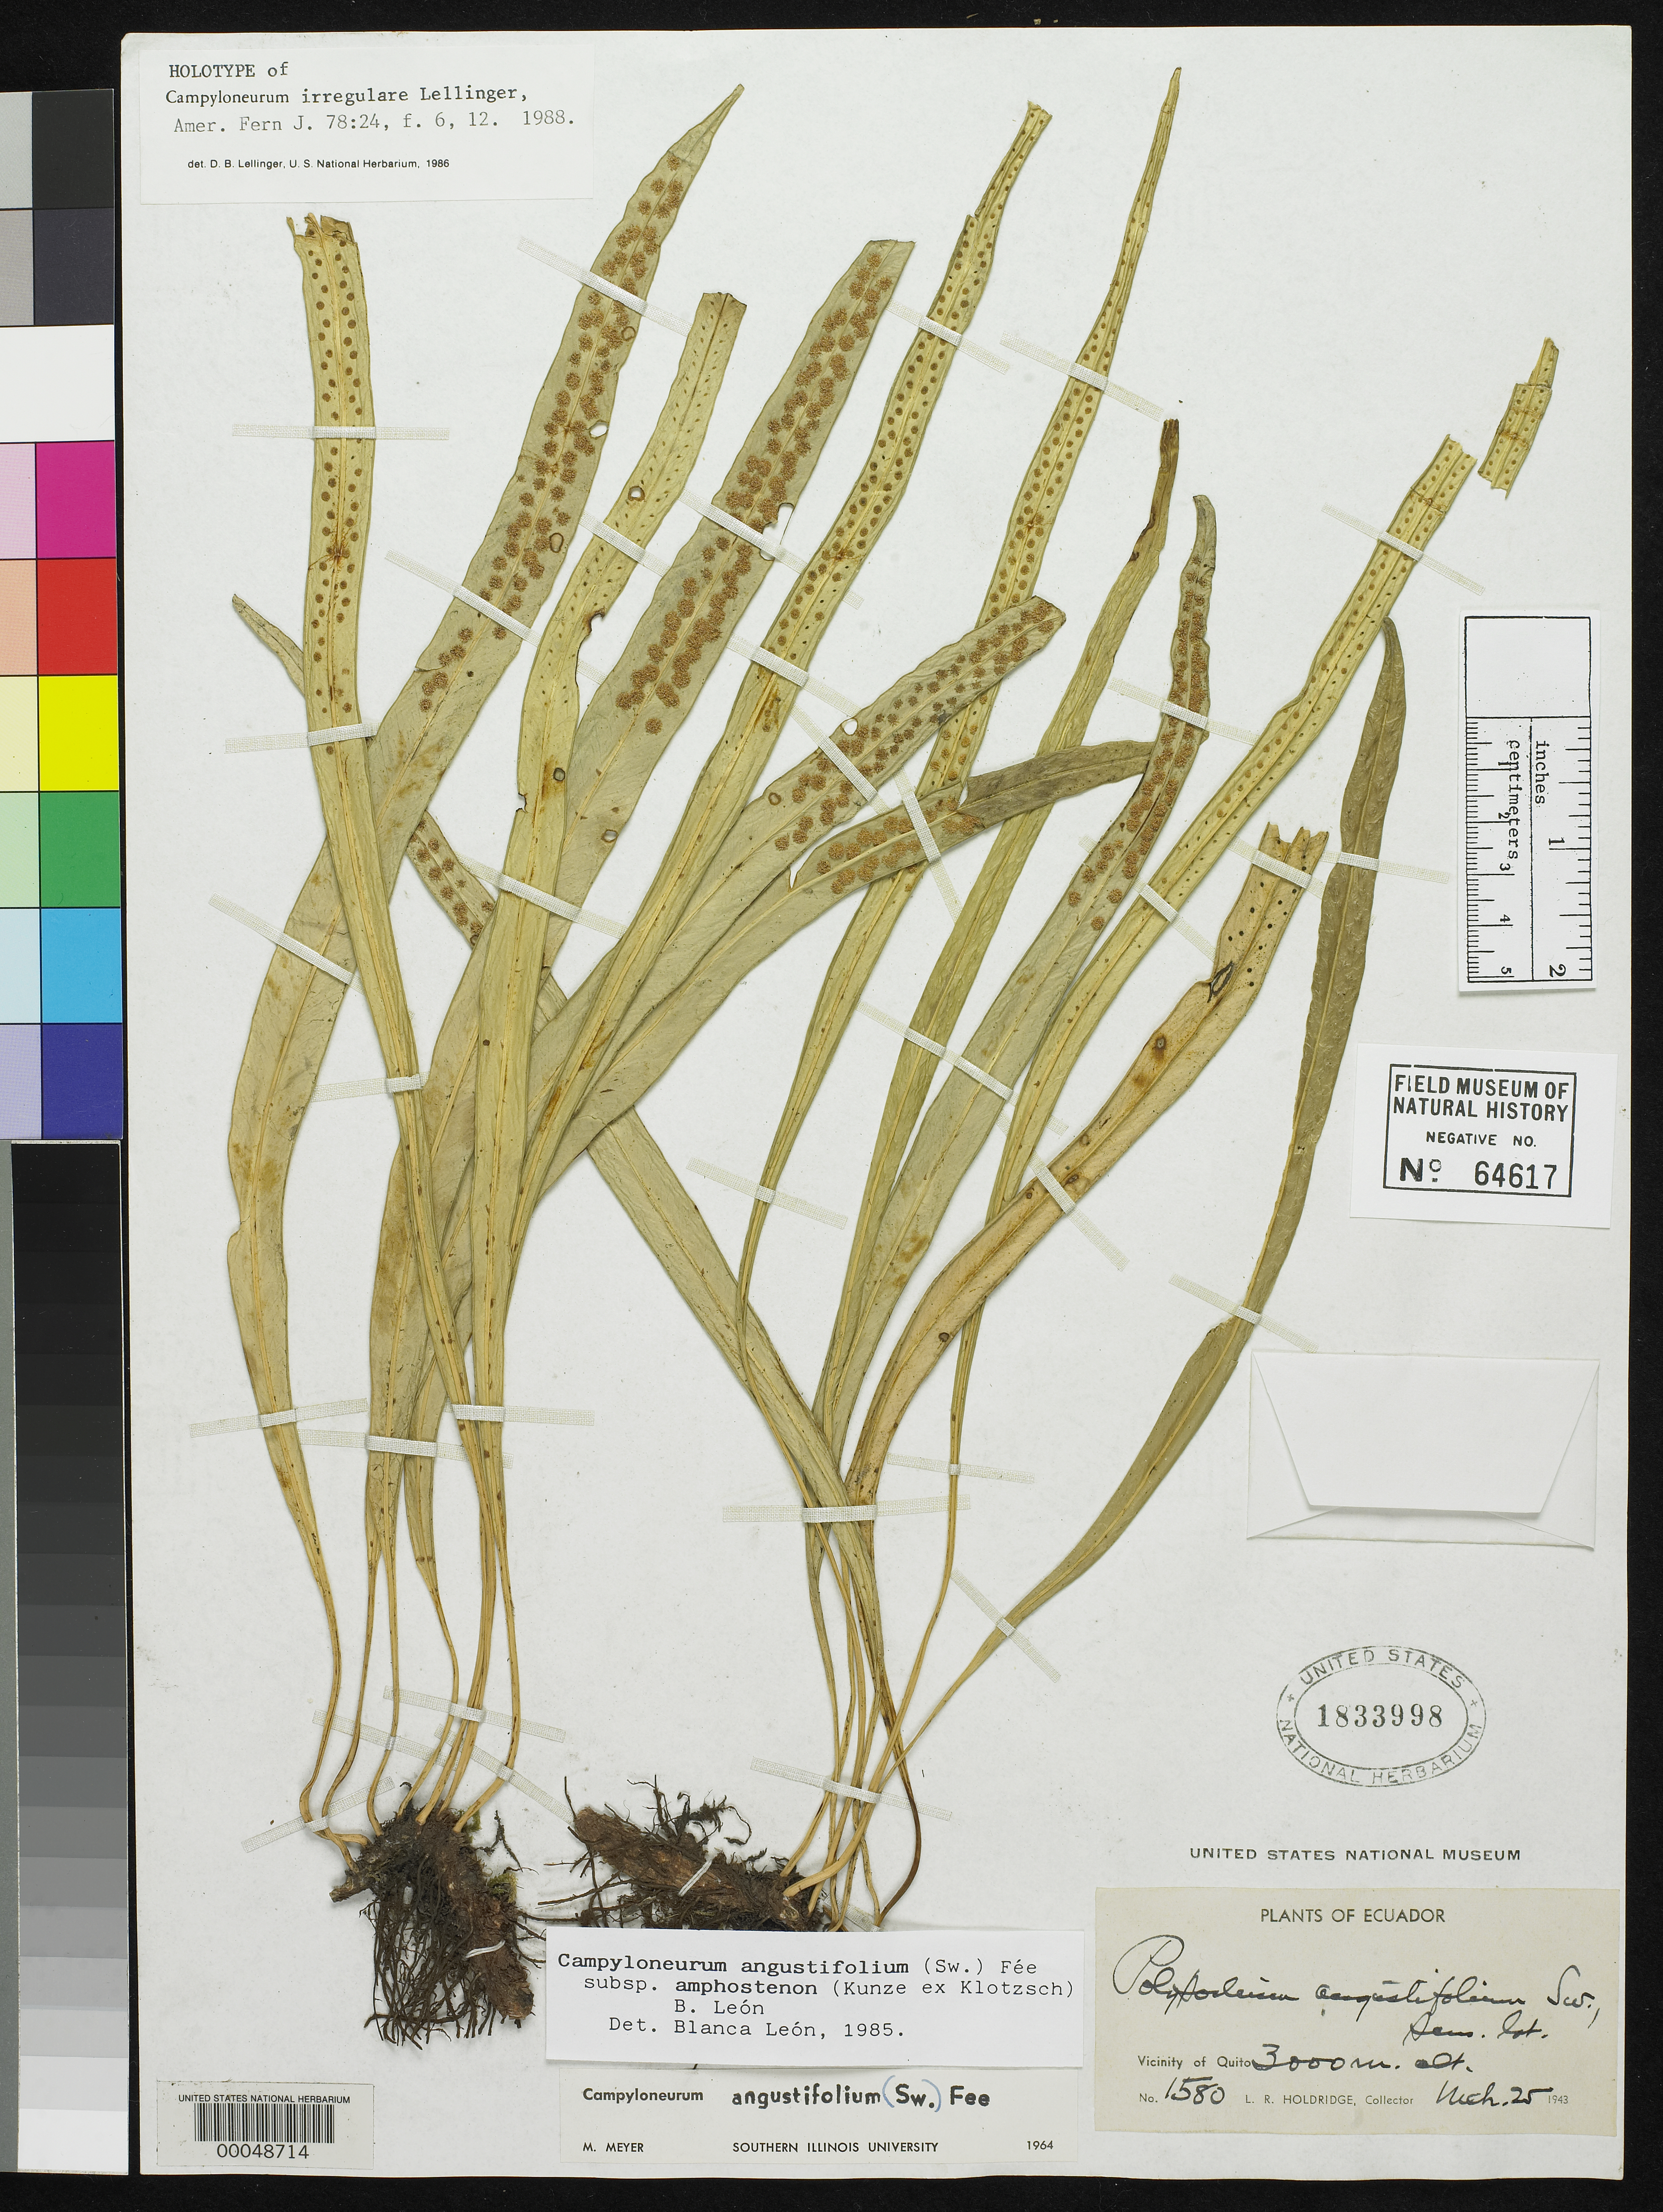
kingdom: Plantae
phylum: Tracheophyta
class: Polypodiopsida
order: Polypodiales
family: Polypodiaceae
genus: Campyloneurum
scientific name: Campyloneurum irregulare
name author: Lellinger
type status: Holotype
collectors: L. Holdridge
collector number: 1580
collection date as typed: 25 Mar 1943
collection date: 1943-03-25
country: Ecuador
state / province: Pichincha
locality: Vicinity of Quito.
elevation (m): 3000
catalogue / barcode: US 1833998